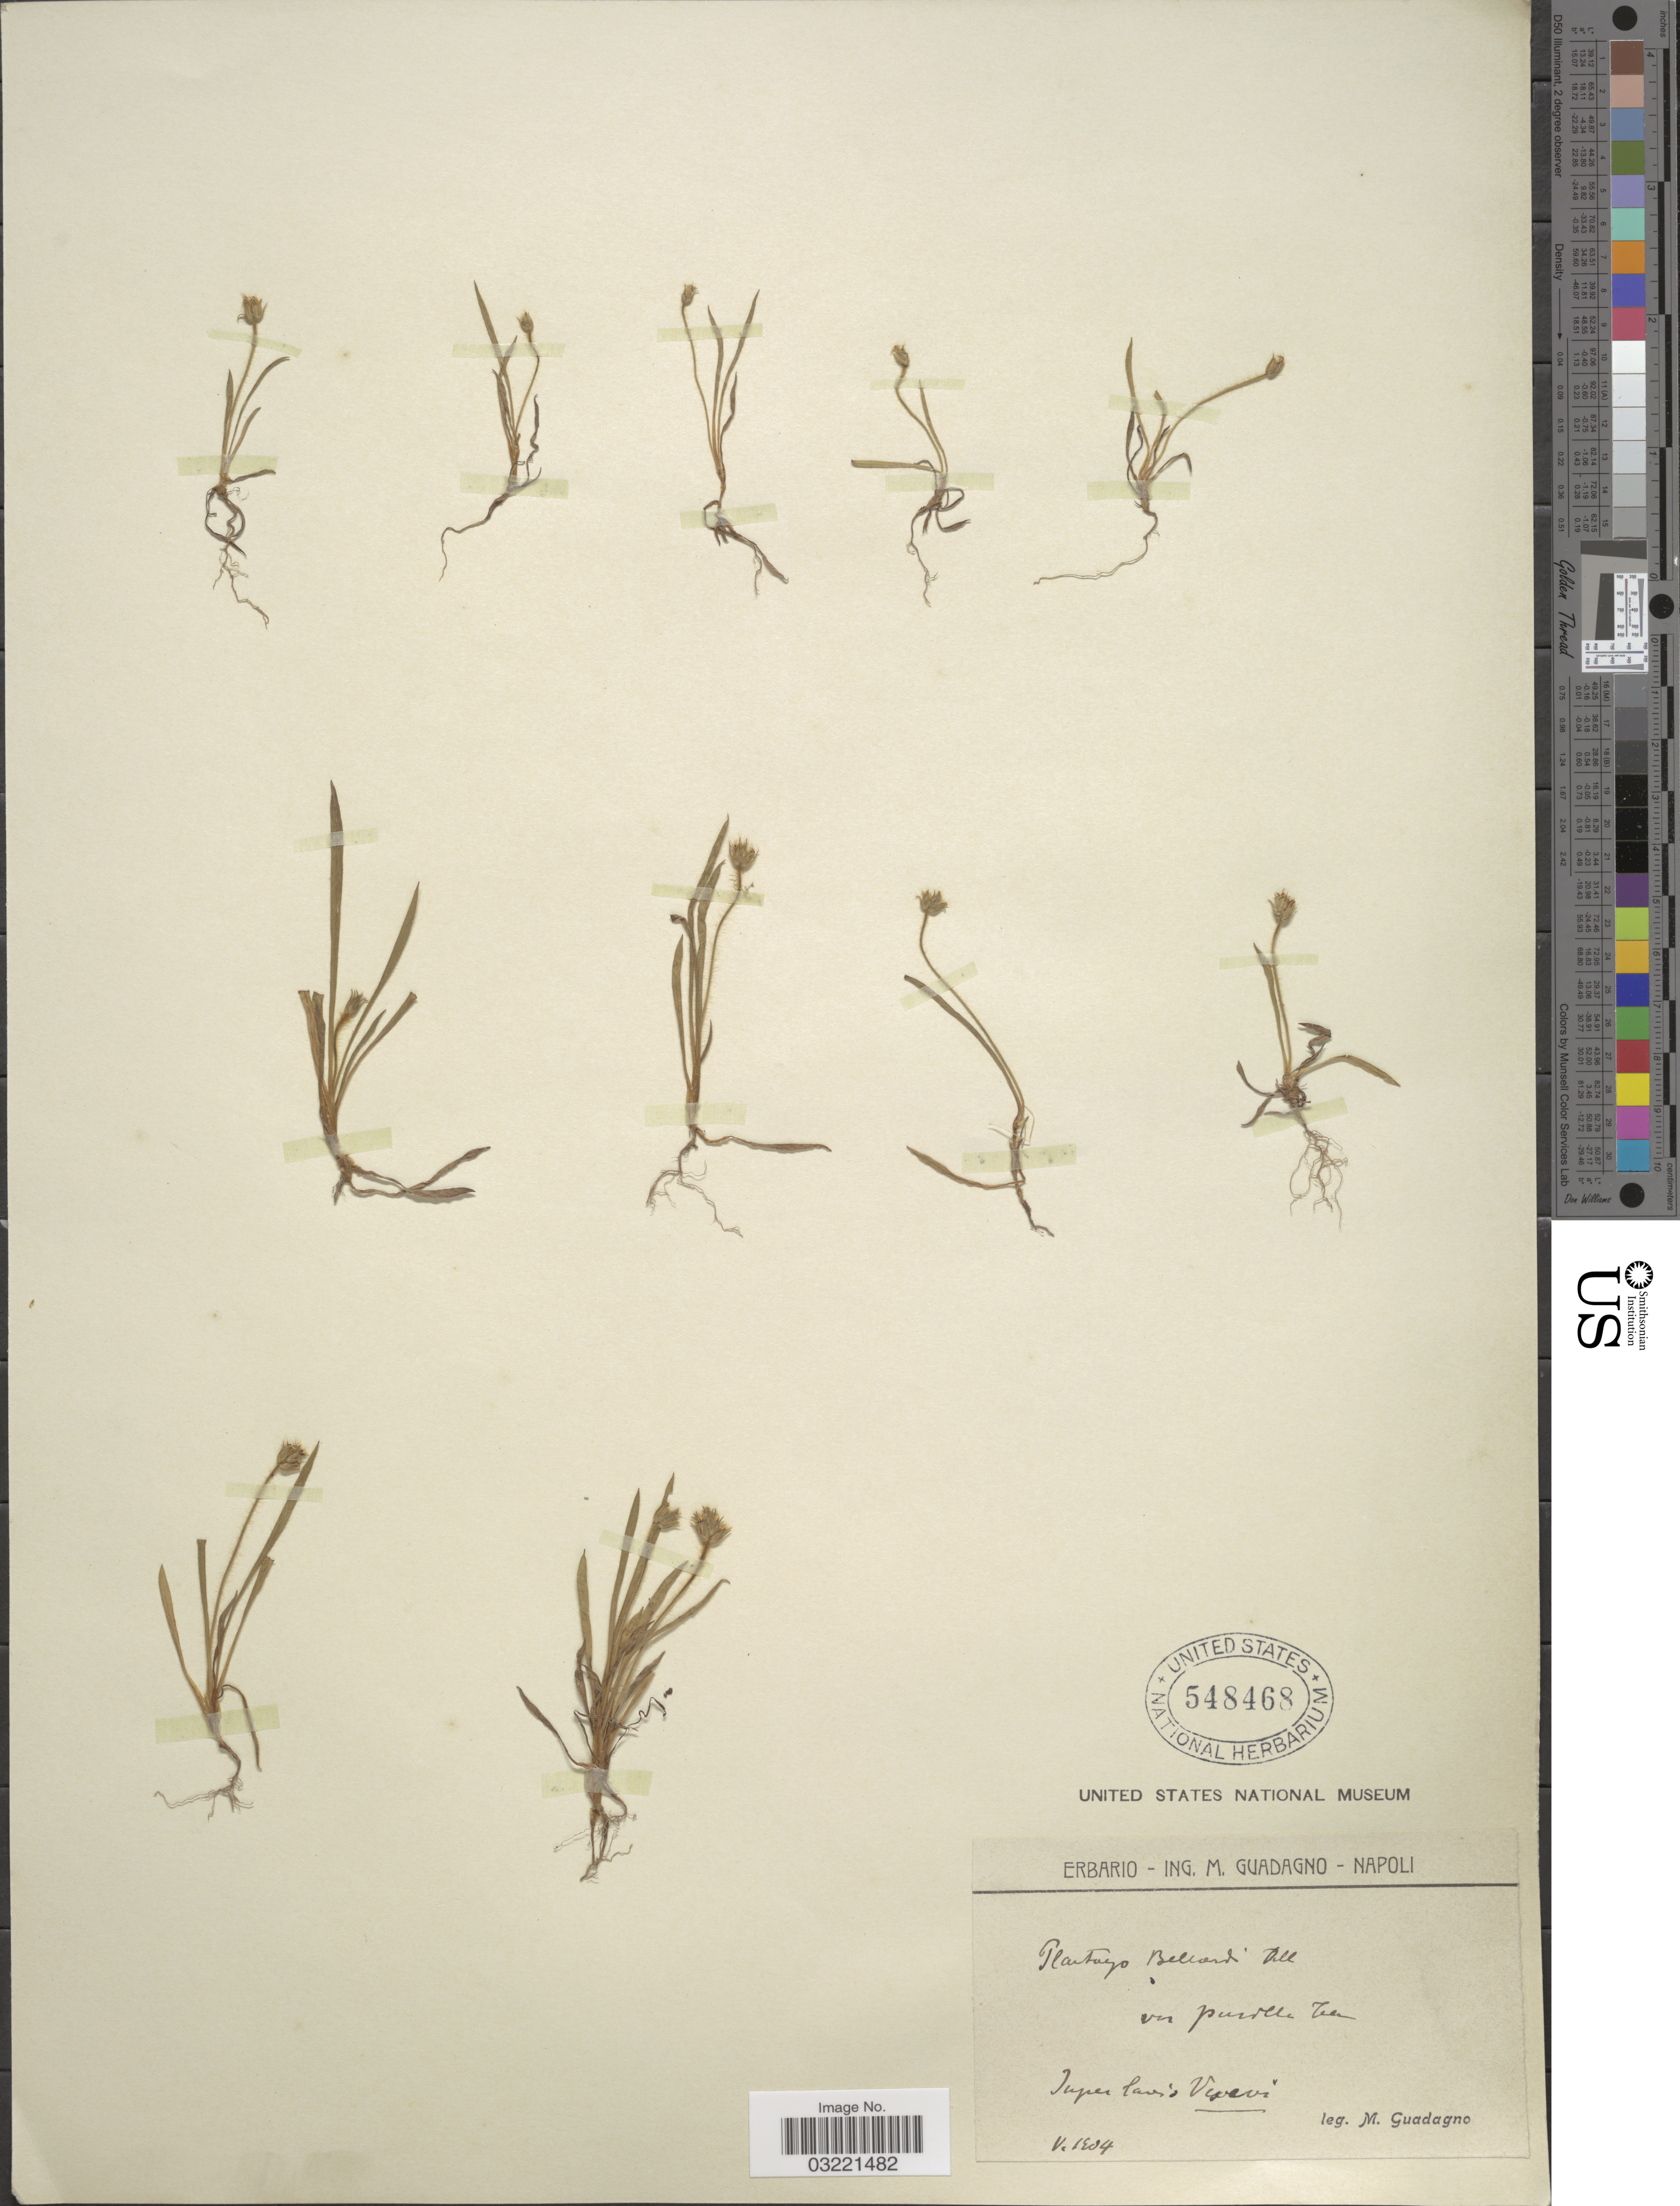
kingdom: Plantae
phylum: Tracheophyta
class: Magnoliopsida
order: Lamiales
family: Plantaginaceae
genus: Plantago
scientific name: Plantago bellardi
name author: All.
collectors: M. Guadagno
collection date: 1904-05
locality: Tuperlavio Vivavi. [interpreted]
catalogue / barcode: US 548468